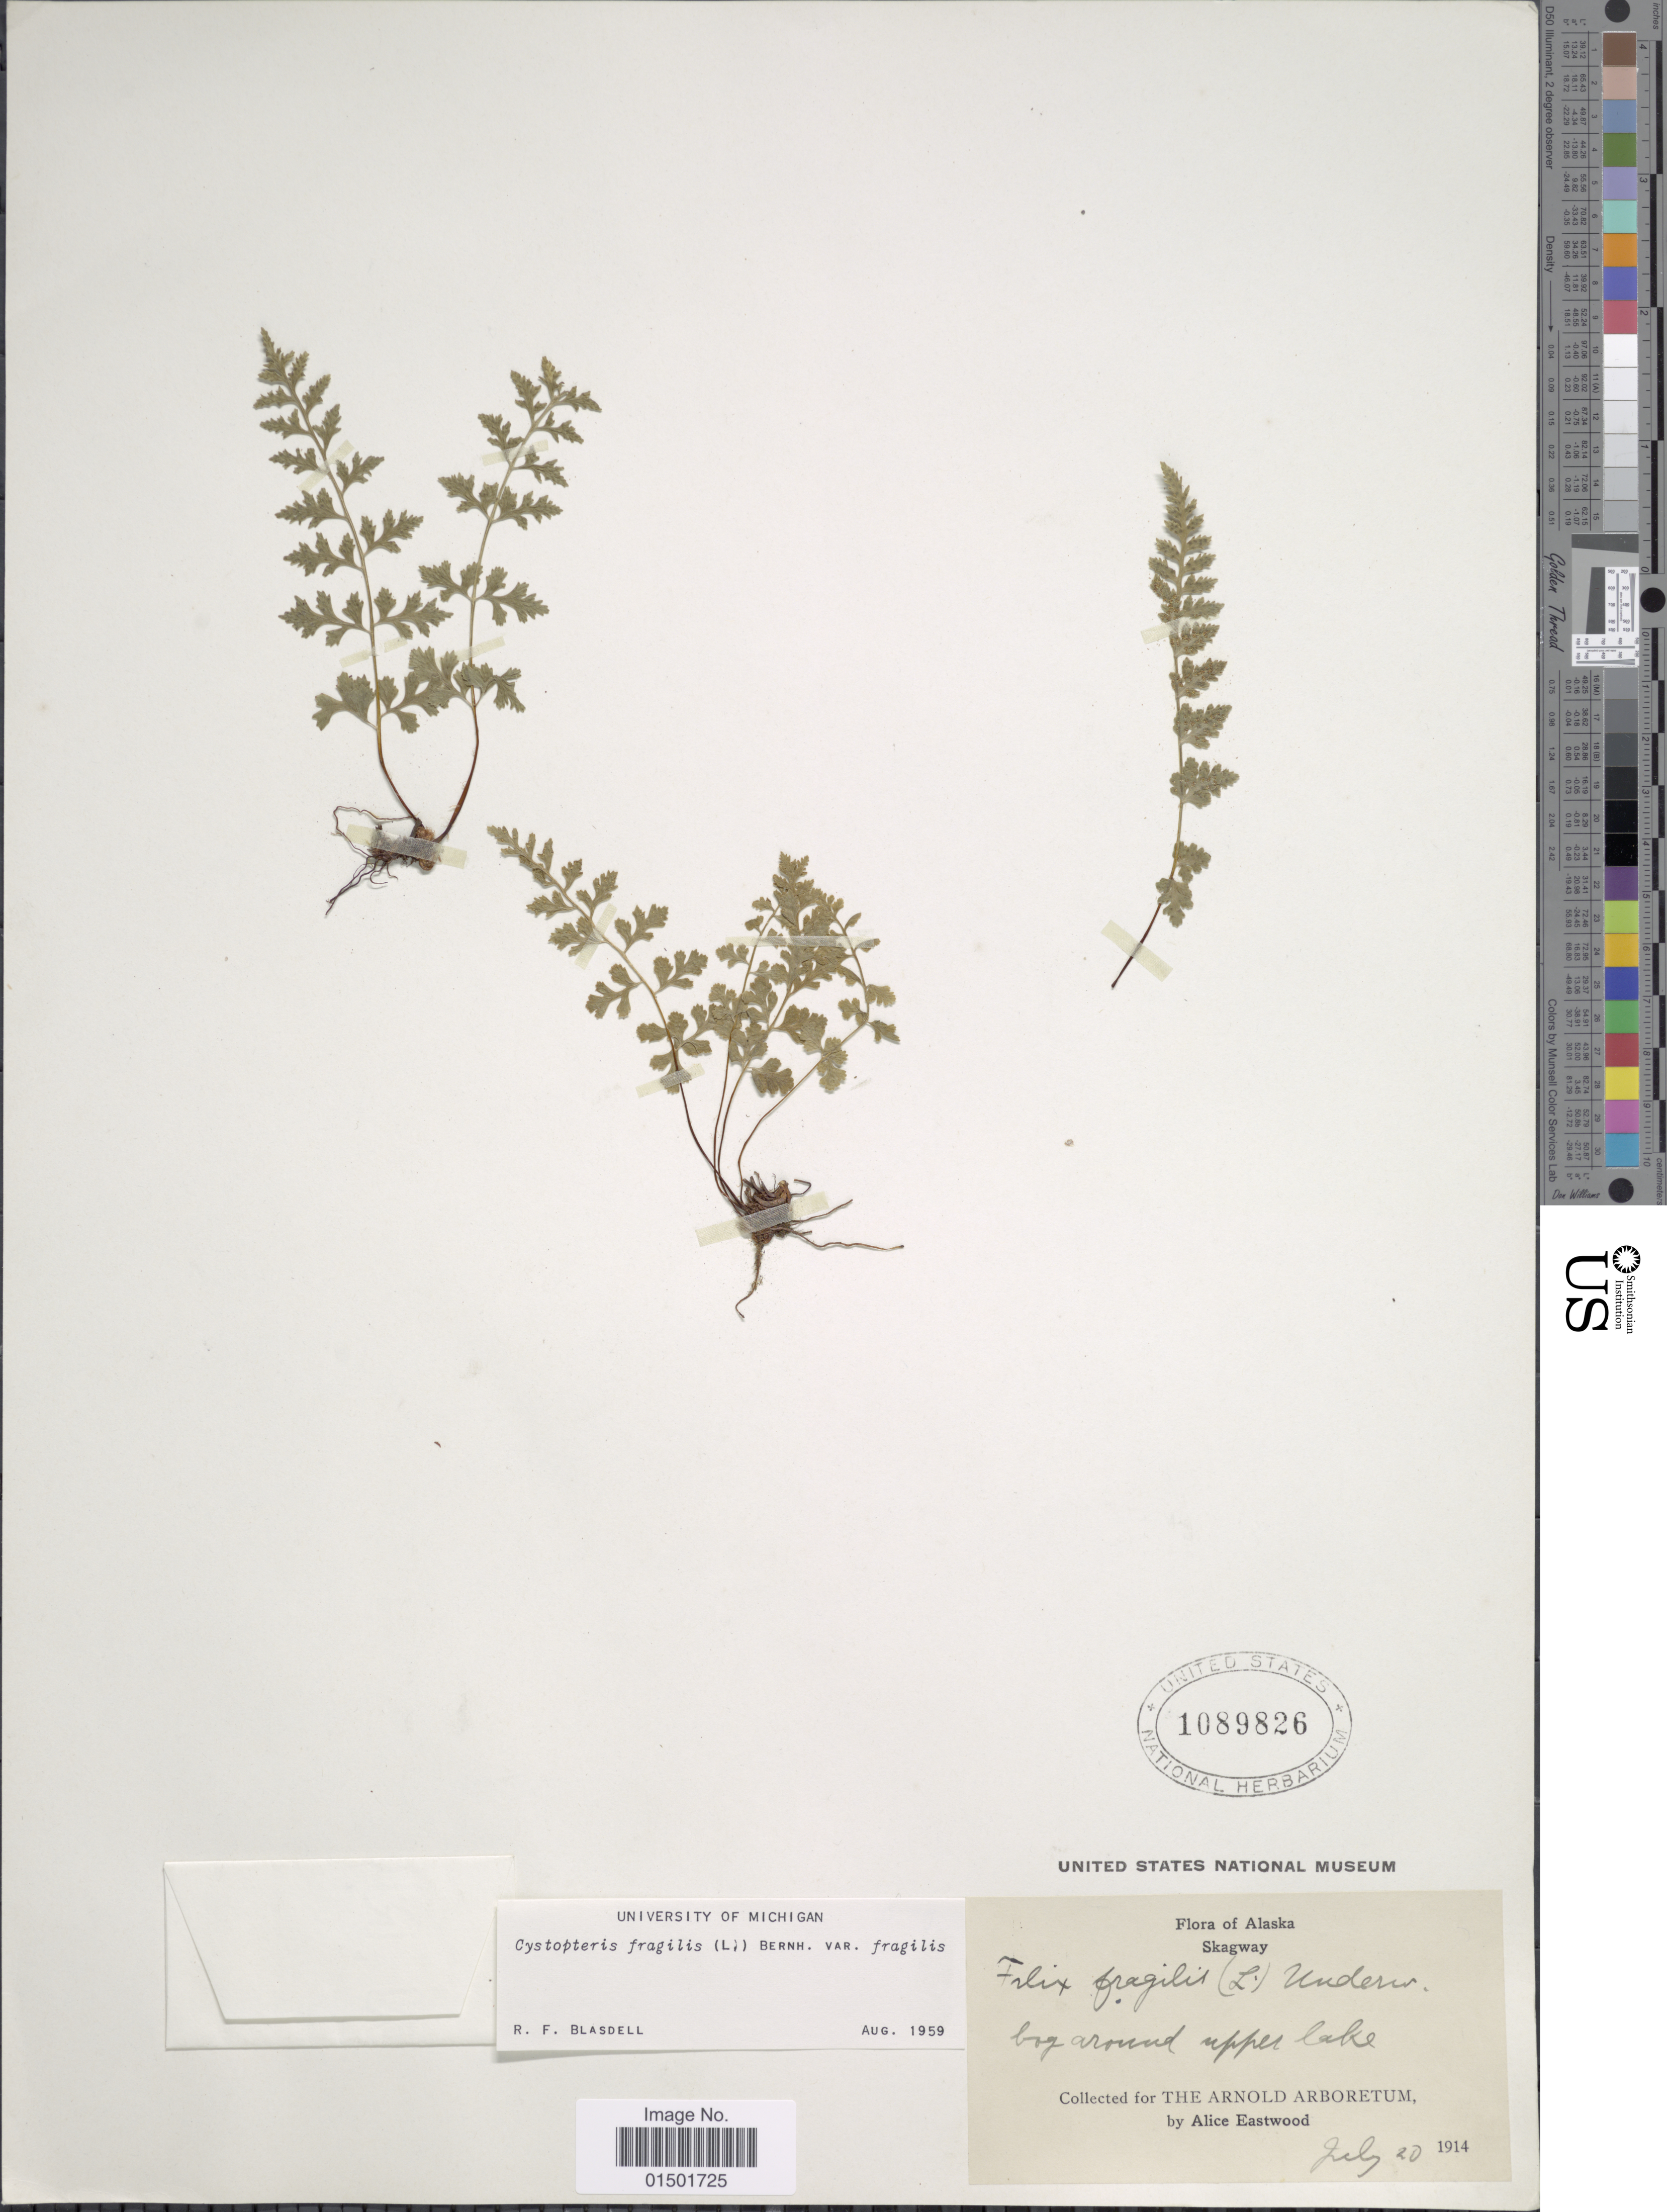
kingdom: Plantae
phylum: Tracheophyta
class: Polypodiopsida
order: Polypodiales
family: Cystopteridaceae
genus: Cystopteris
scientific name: Cystopteris fragilis var. fragilis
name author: (L.) Bernh.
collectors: A. Eastwood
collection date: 1914-07-20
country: United States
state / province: Alaska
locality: Skagway. bog around upper lake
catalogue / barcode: US 1089826